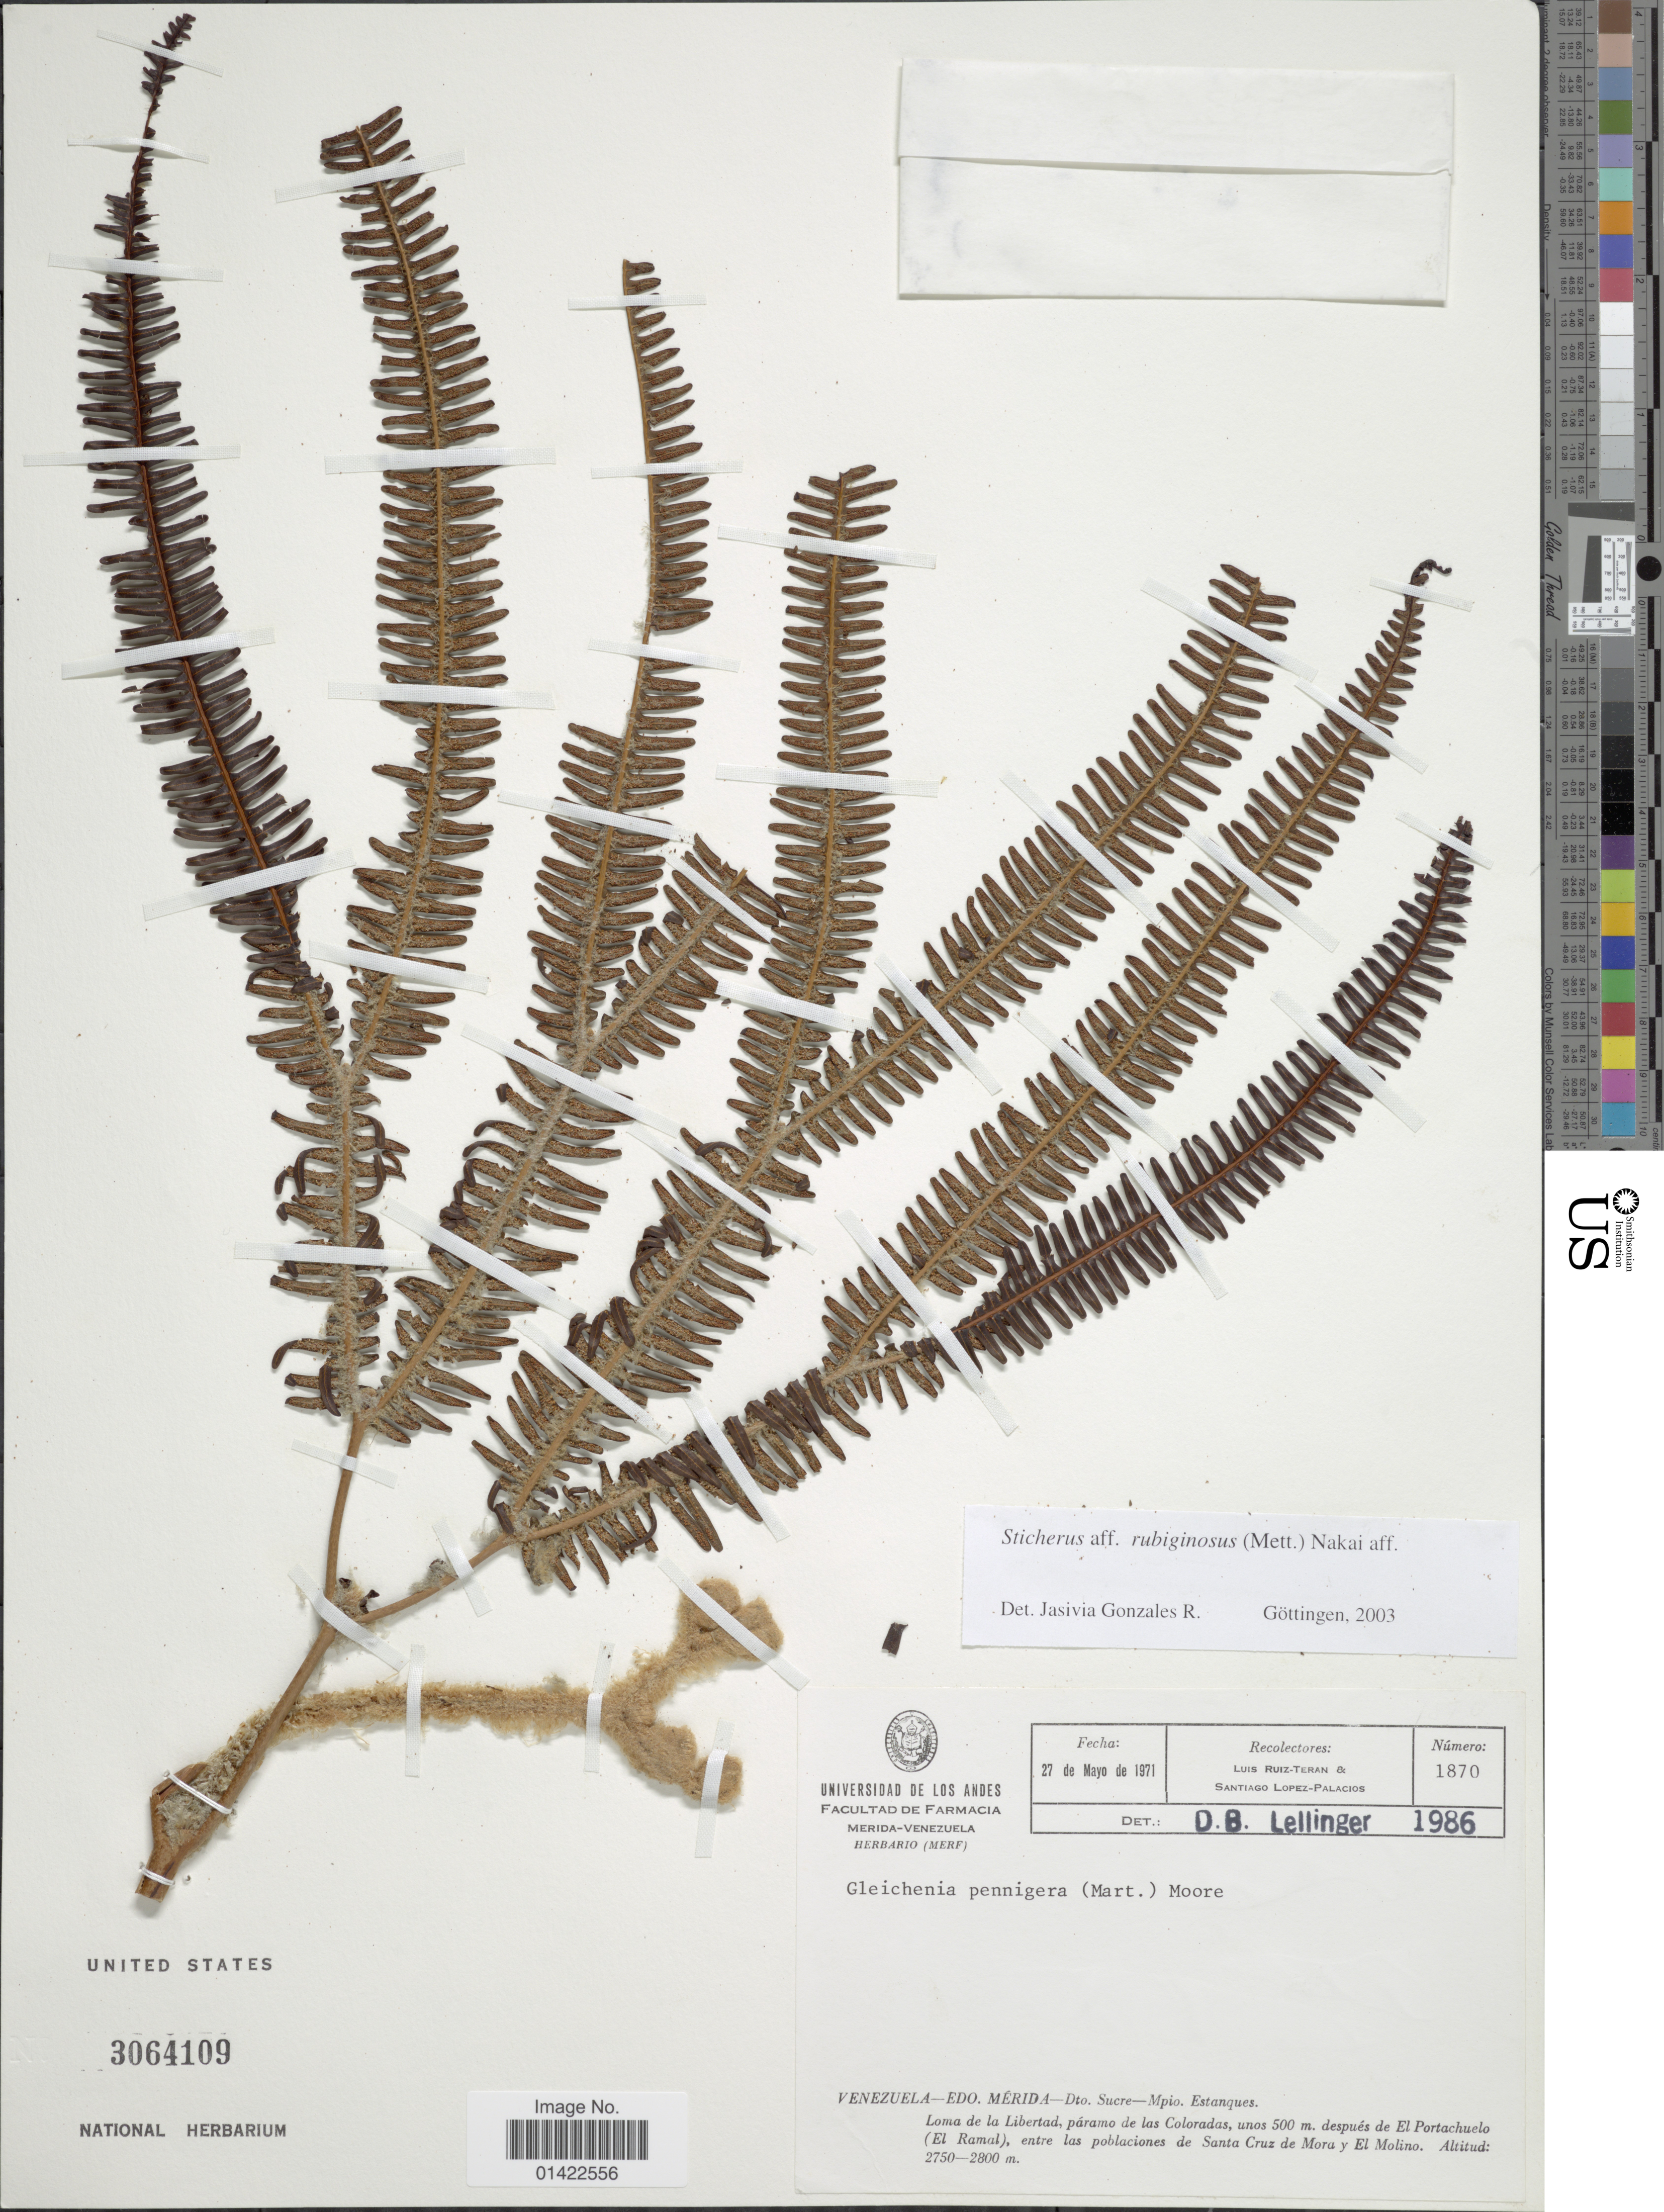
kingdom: Plantae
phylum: Tracheophyta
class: Polypodiopsida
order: Gleicheniales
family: Gleicheniaceae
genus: Sticherus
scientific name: Sticherus rubiginosus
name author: (Mett.) Nakai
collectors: L. E. Ruíz-Terán & S. López-Palacios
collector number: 1870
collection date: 1971-05-27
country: Venezuela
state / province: Mérida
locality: Sto. Sucre-Mpio. Estanques, Loma de la Libertad, páramo de las Coloradas, unos 500 m. despues de El Portachuelo (El Ramal), entre las poblaciones de Santa Cruz de Mora y El Molino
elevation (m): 2750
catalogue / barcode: US 3064109